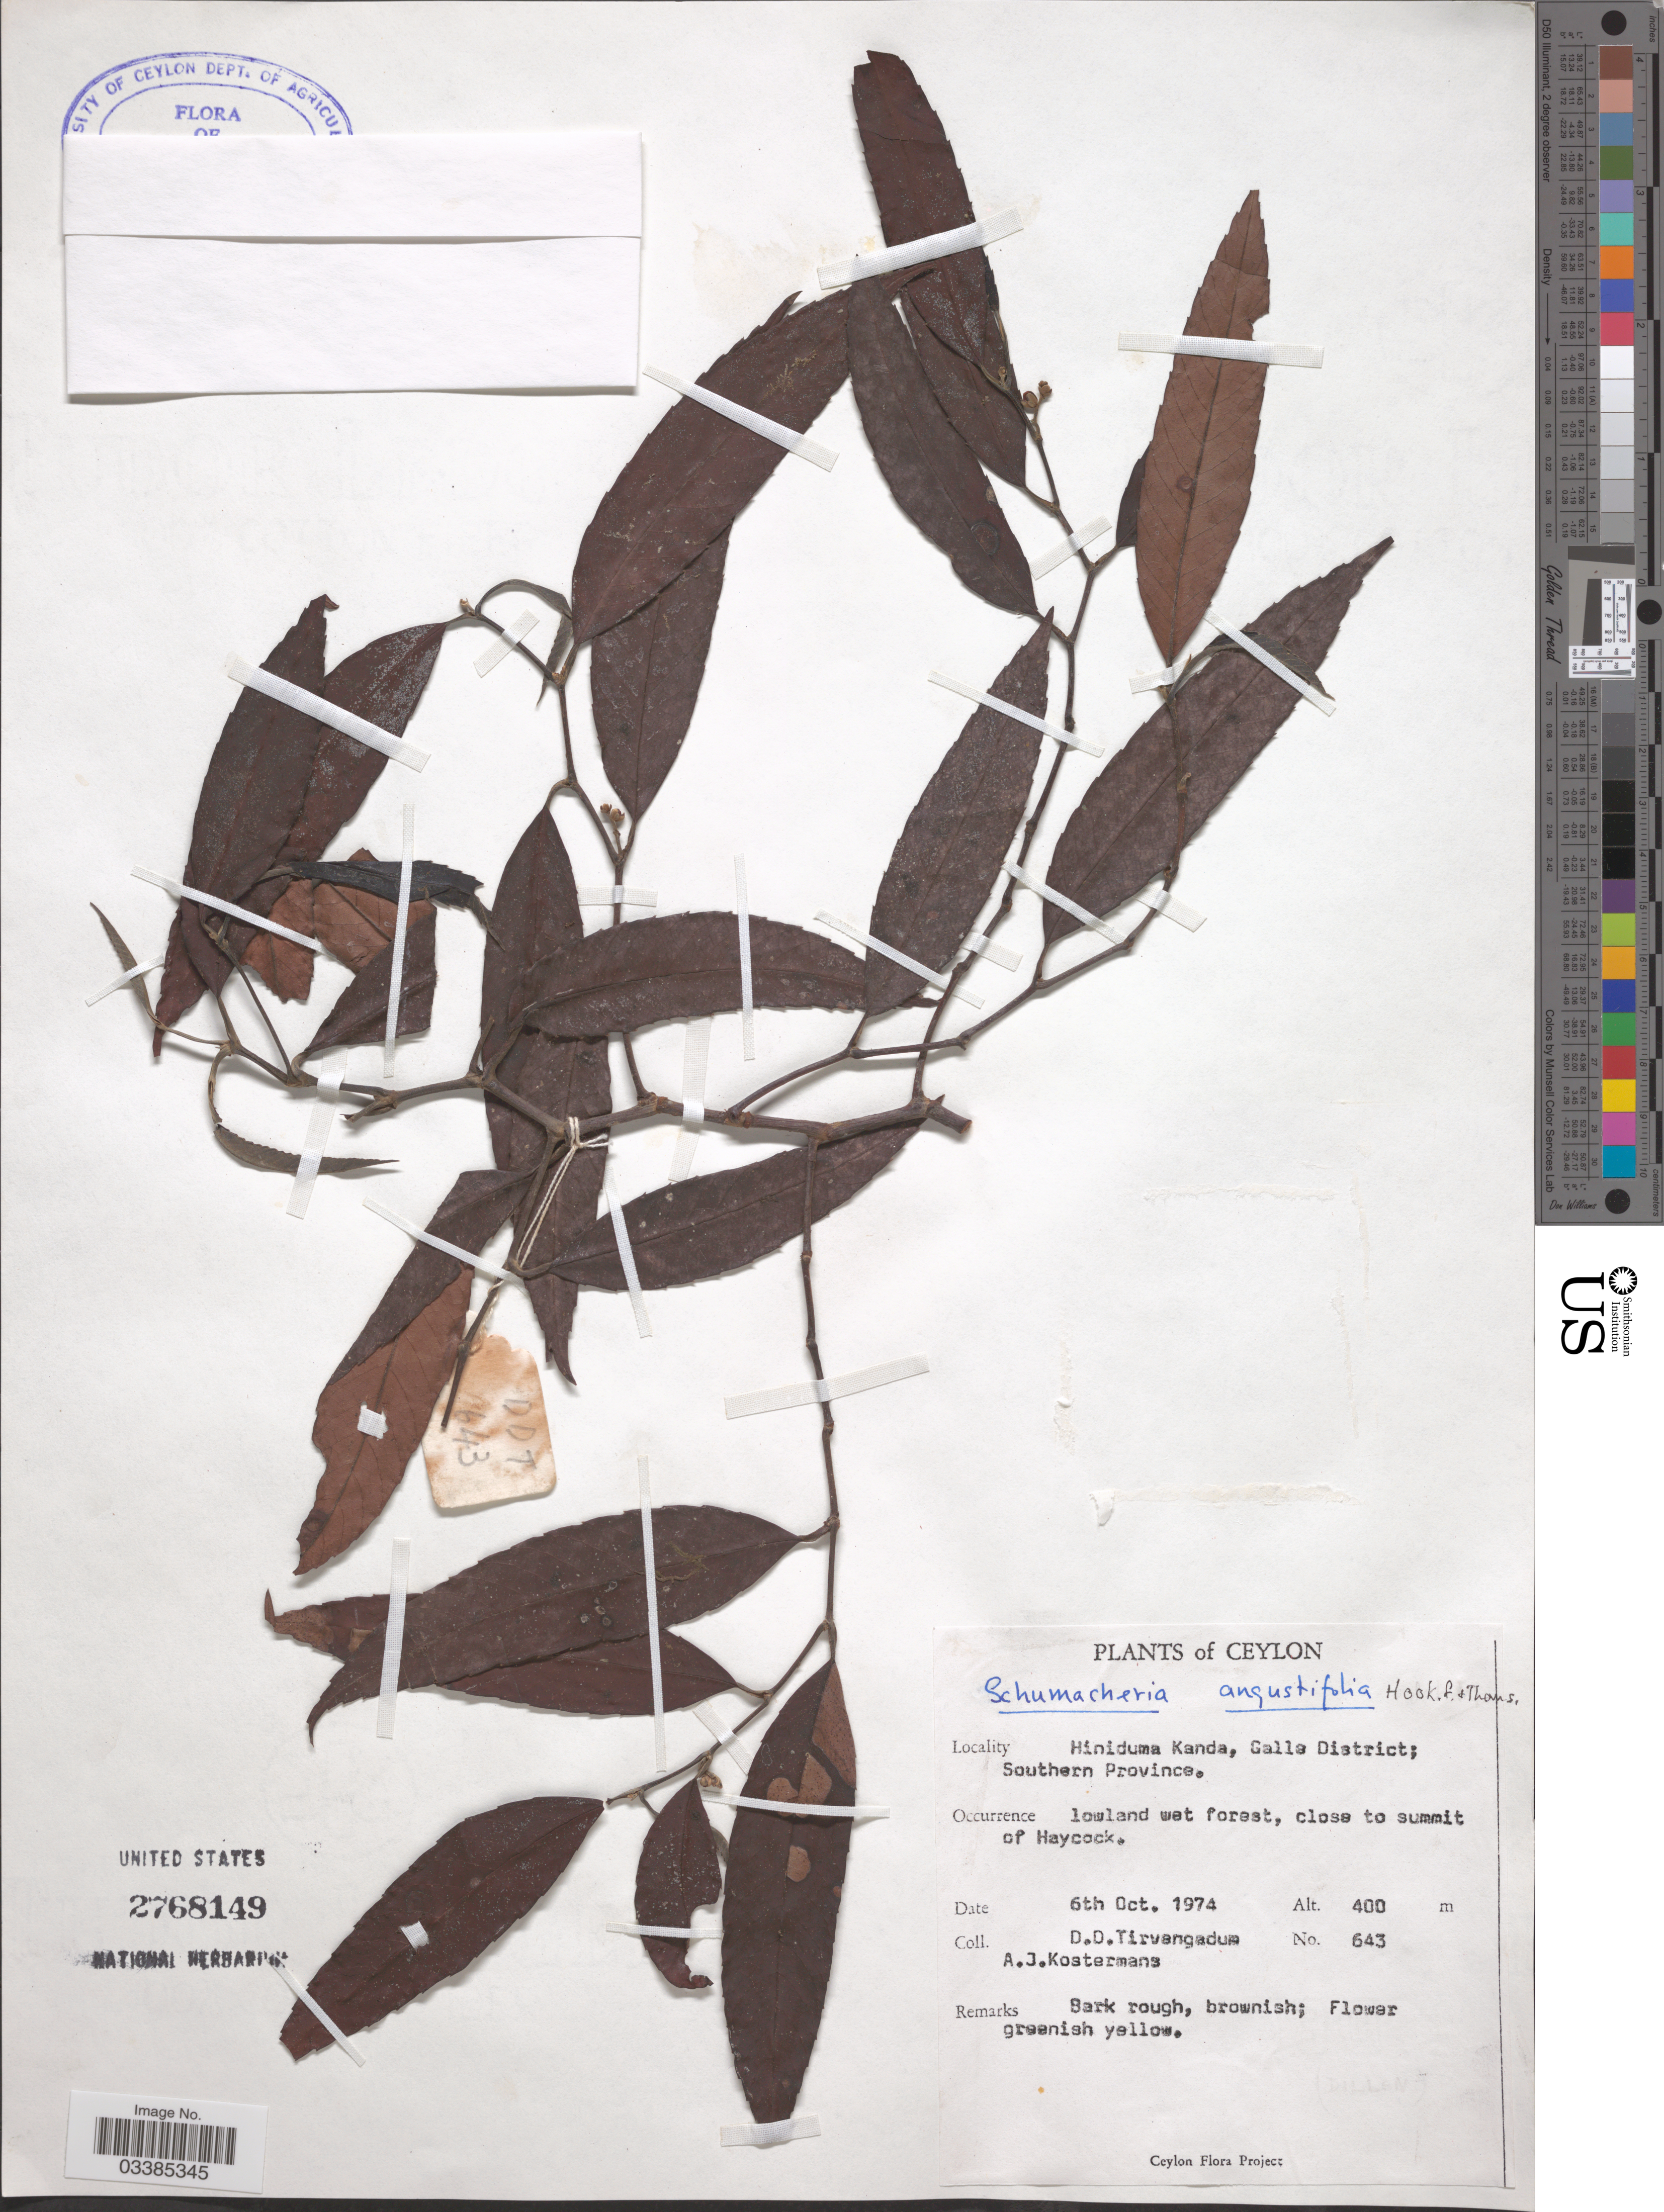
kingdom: Plantae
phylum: Tracheophyta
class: Magnoliopsida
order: Dilleniales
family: Dilleniaceae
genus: Schumacheria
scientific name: Schumacheria angustifolia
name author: Hook. f. & Thomson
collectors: D. Tirvangadum & A. J. G. Kostermans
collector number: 643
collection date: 1974-10-06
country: Sri Lanka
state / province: Southern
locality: Ceylon. Hiniduma Kanda, Galle District. Lowland wet forest, close to summit Haycock.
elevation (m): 400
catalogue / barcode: US 2768149